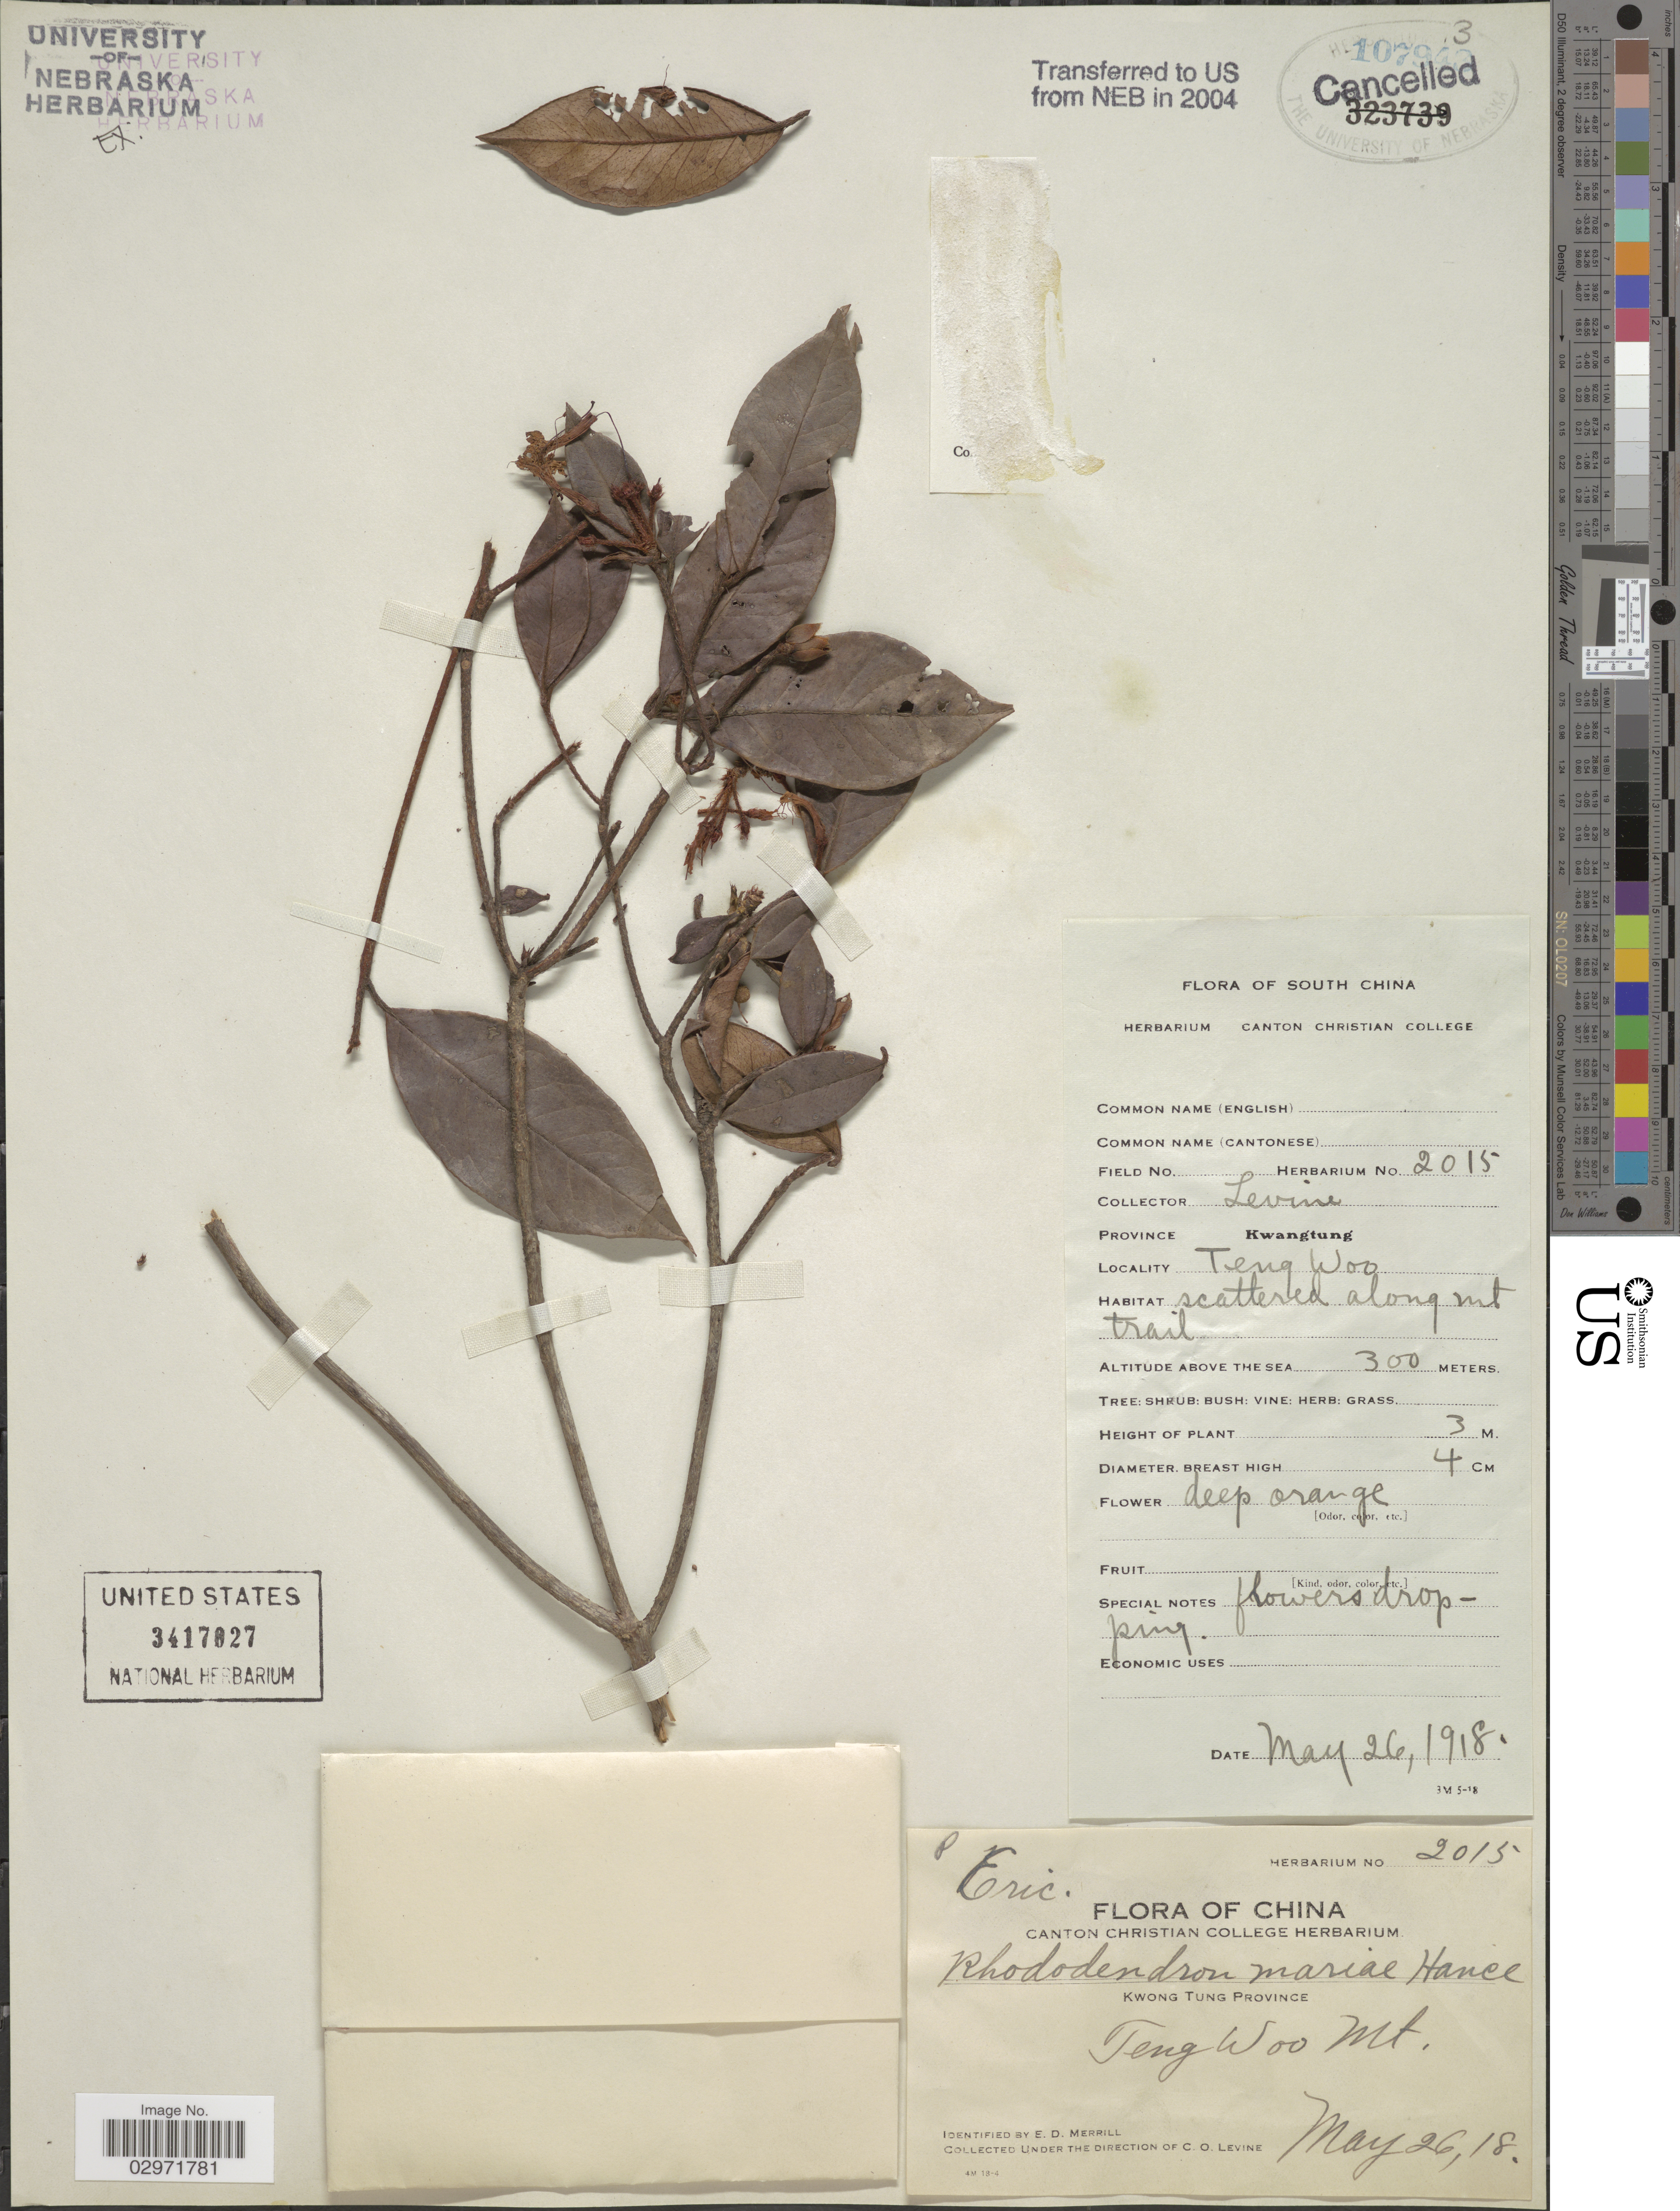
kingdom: Plantae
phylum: Tracheophyta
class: Magnoliopsida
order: Ericales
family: Ericaceae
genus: Rhododendron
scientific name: Rhododendron mariae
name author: Hance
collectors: C. O. Levine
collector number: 2015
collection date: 1918-05-26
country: China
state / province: Guangdong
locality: Province Kwangtung. Teng Woo Mt. South China.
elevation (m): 300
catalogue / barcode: US 3417027